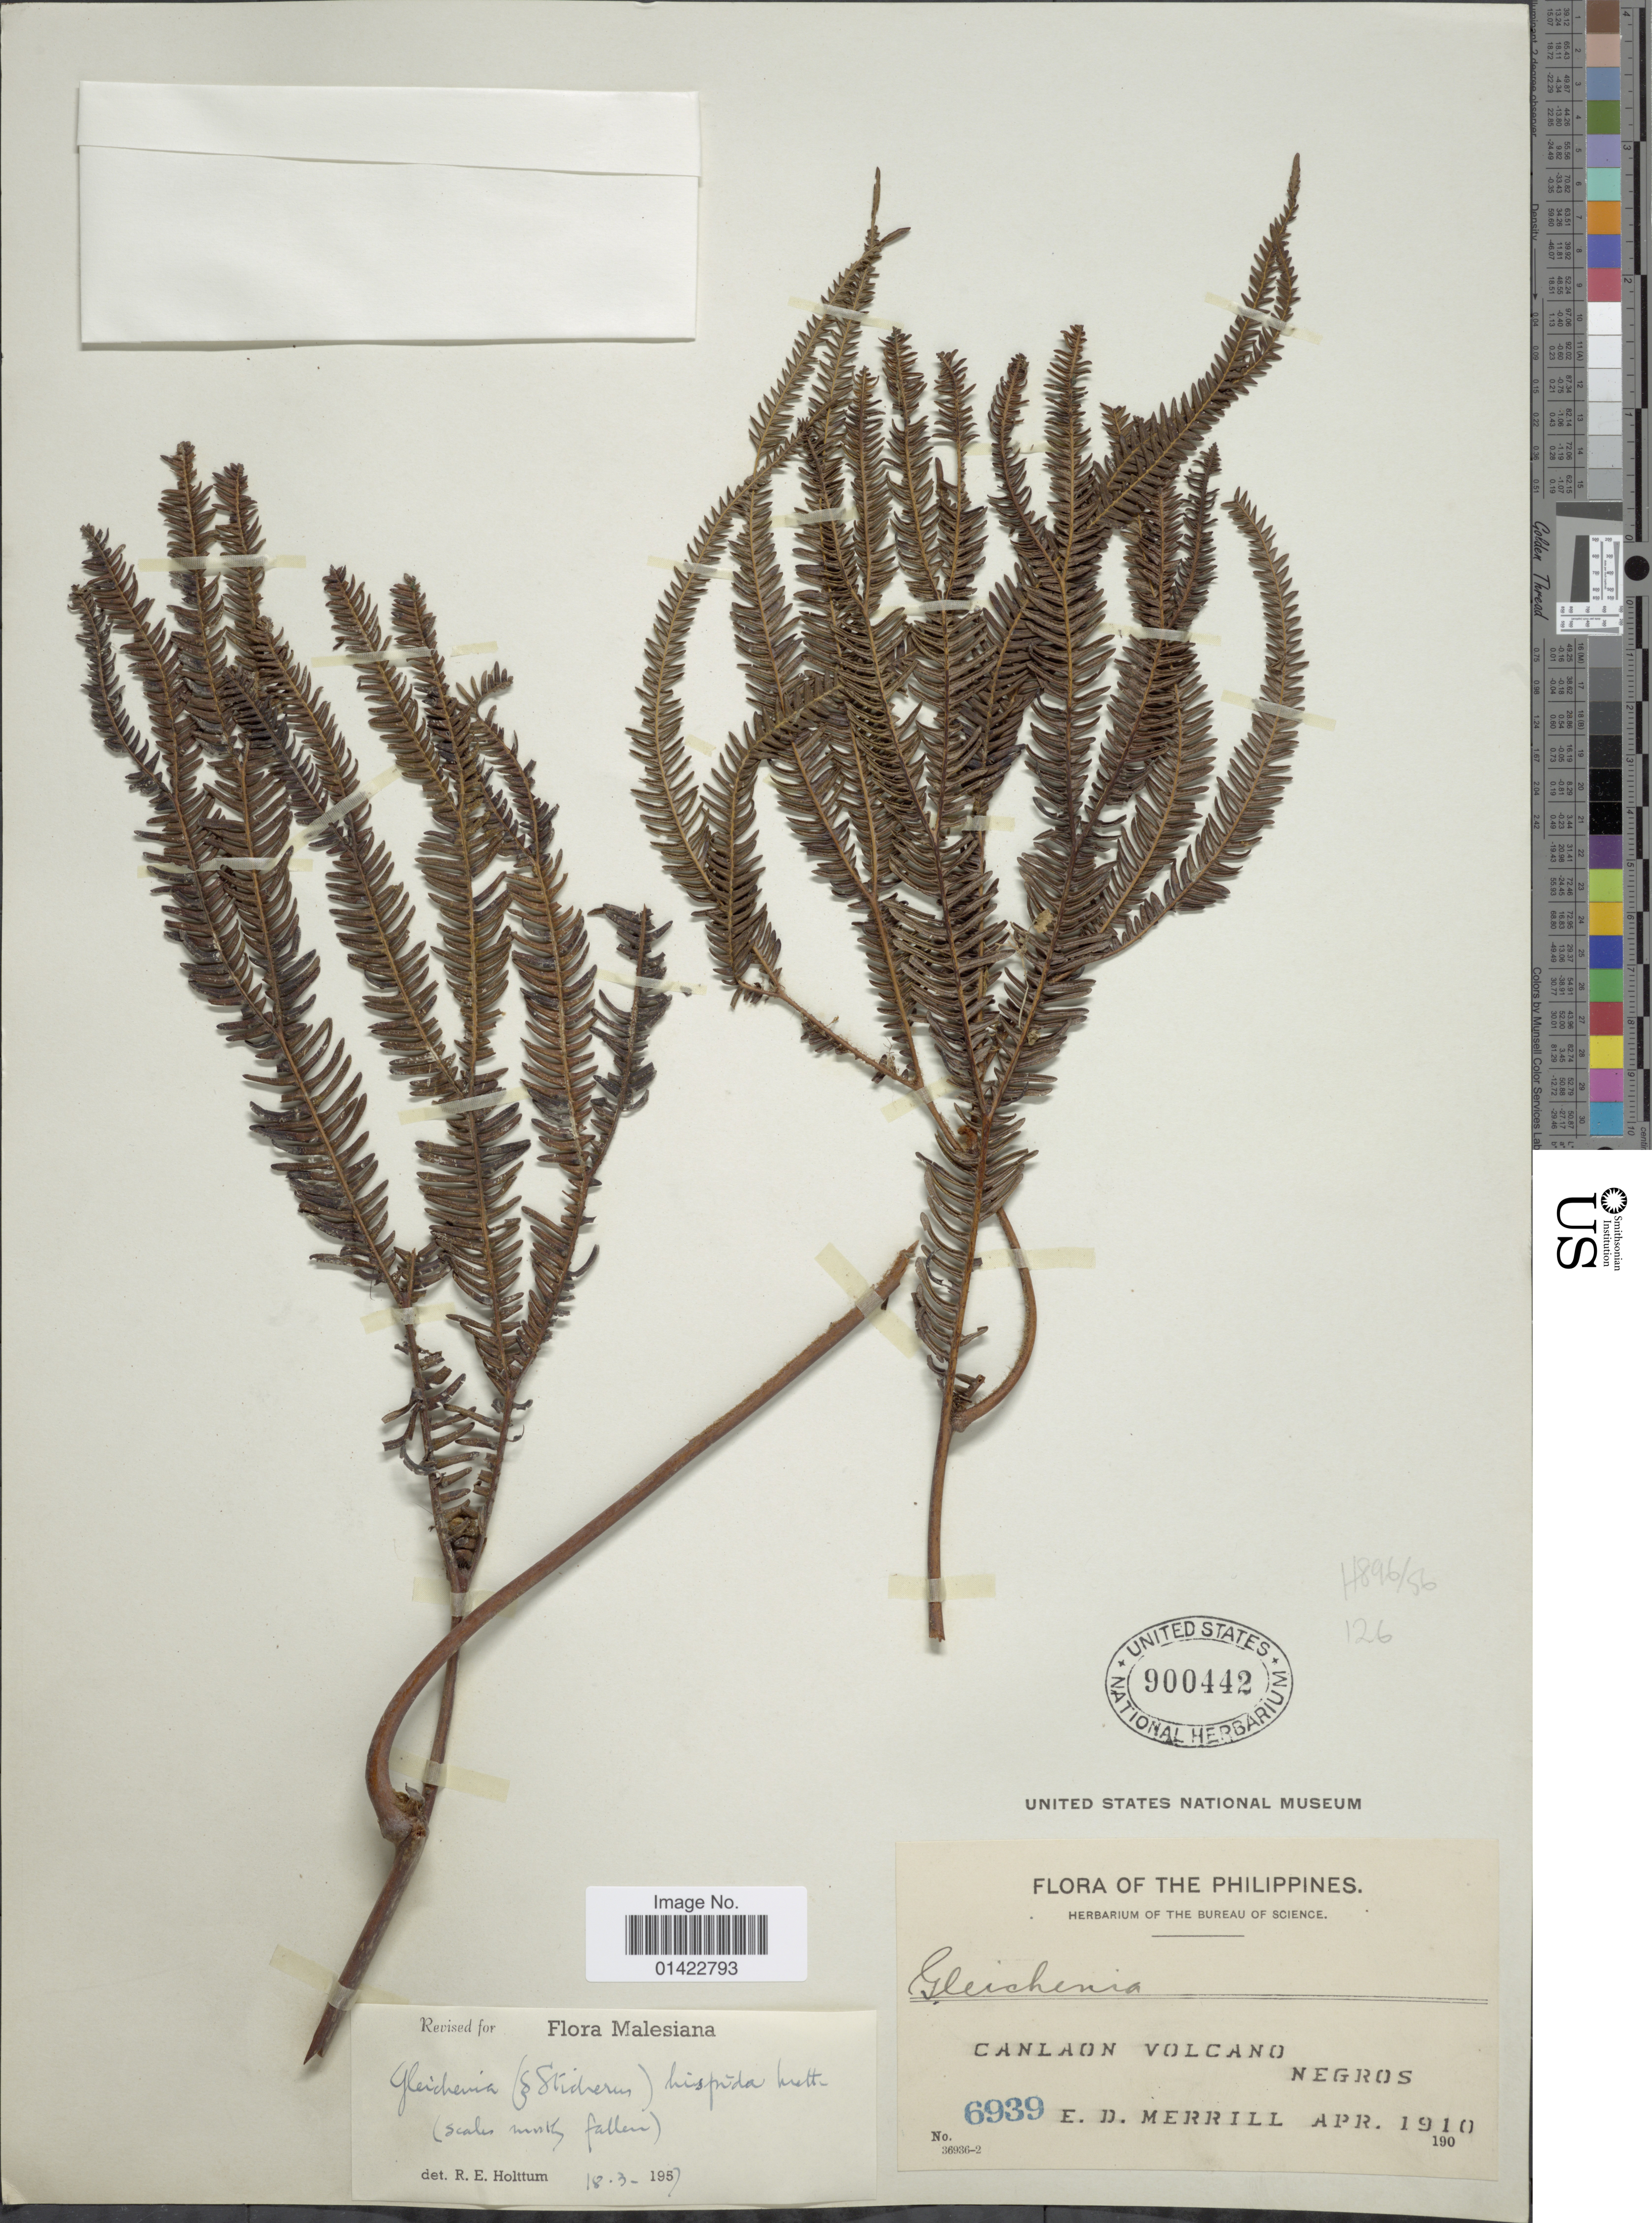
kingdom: Plantae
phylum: Tracheophyta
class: Polypodiopsida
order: Gleicheniales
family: Gleicheniaceae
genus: Sticherus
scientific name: Sticherus hispidus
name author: (Mett. ex Kuhn) Copel.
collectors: E. D. Merrill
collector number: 6939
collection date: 1910-04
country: Philippines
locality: Canlaon Volcano Negros.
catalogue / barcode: US 900442